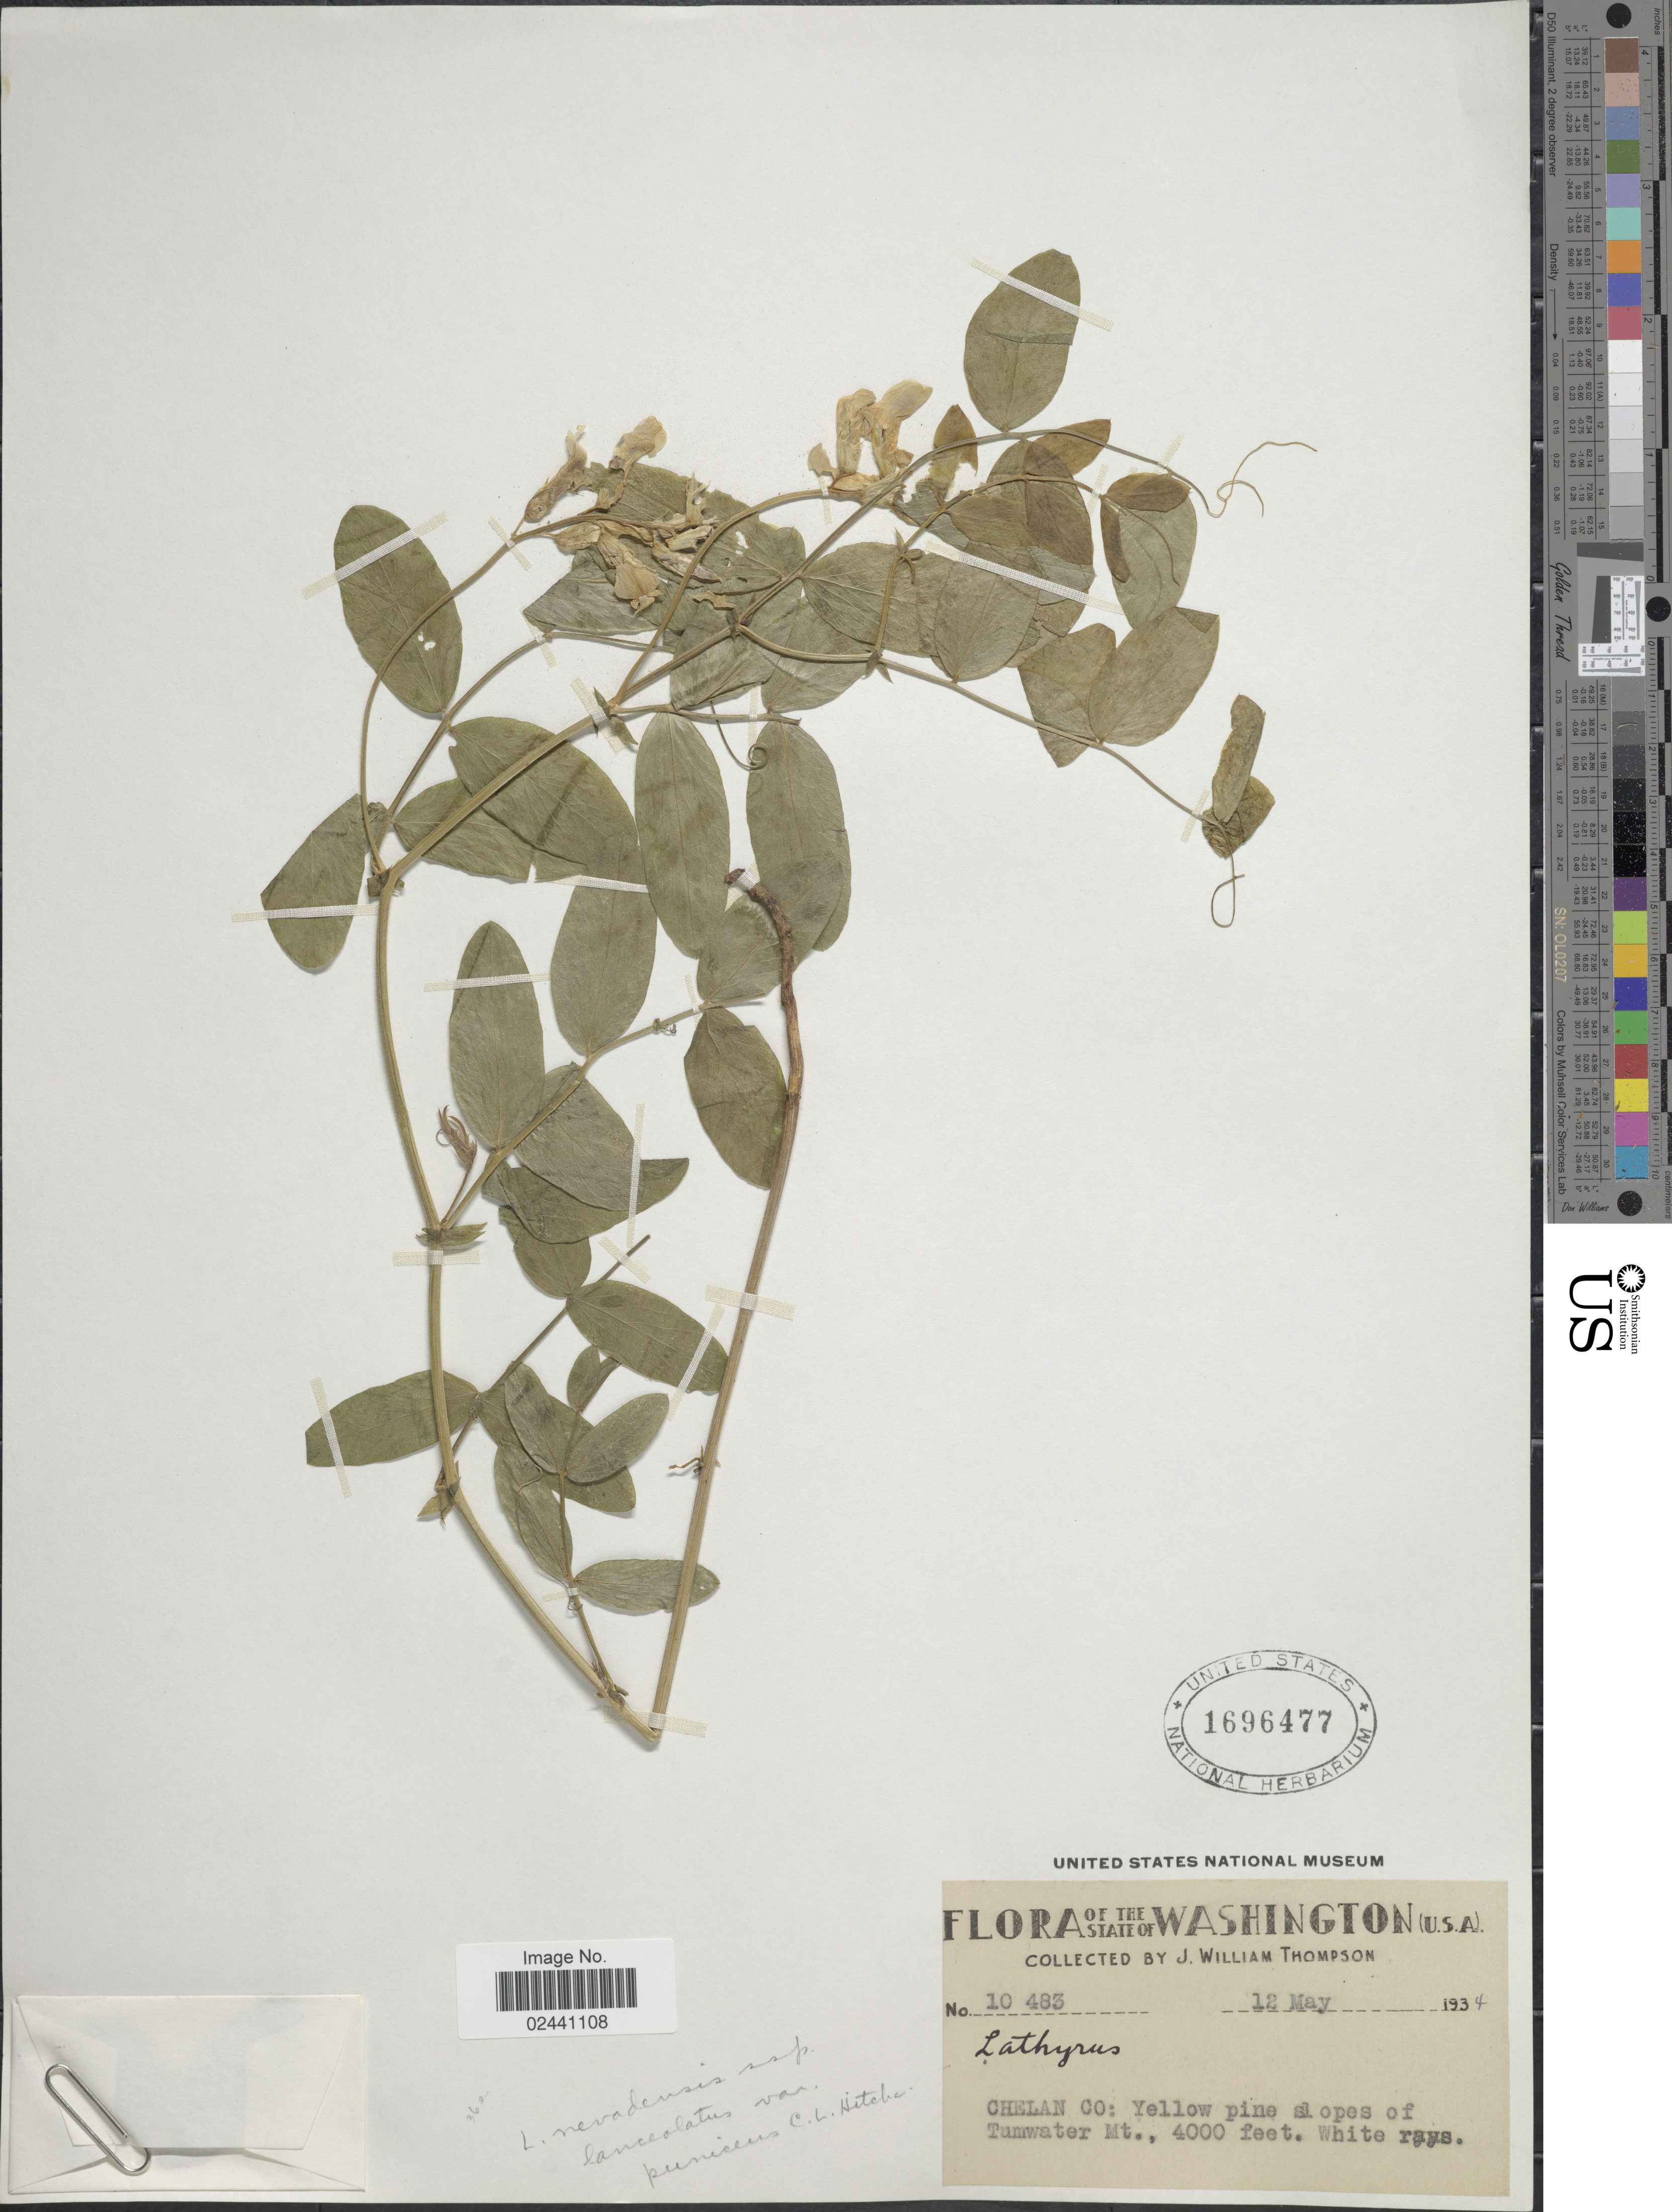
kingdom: Plantae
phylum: Tracheophyta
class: Magnoliopsida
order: Fabales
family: Fabaceae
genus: Lathyrus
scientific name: Lathyrus nevadensis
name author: S. Watson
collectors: J. W. Thompson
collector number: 10483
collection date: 1934-05-12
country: United States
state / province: Washington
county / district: Chelan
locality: Chelan Co: Yellow pine slopes of Tumwater Mt.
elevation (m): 1219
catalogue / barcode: US 1696477